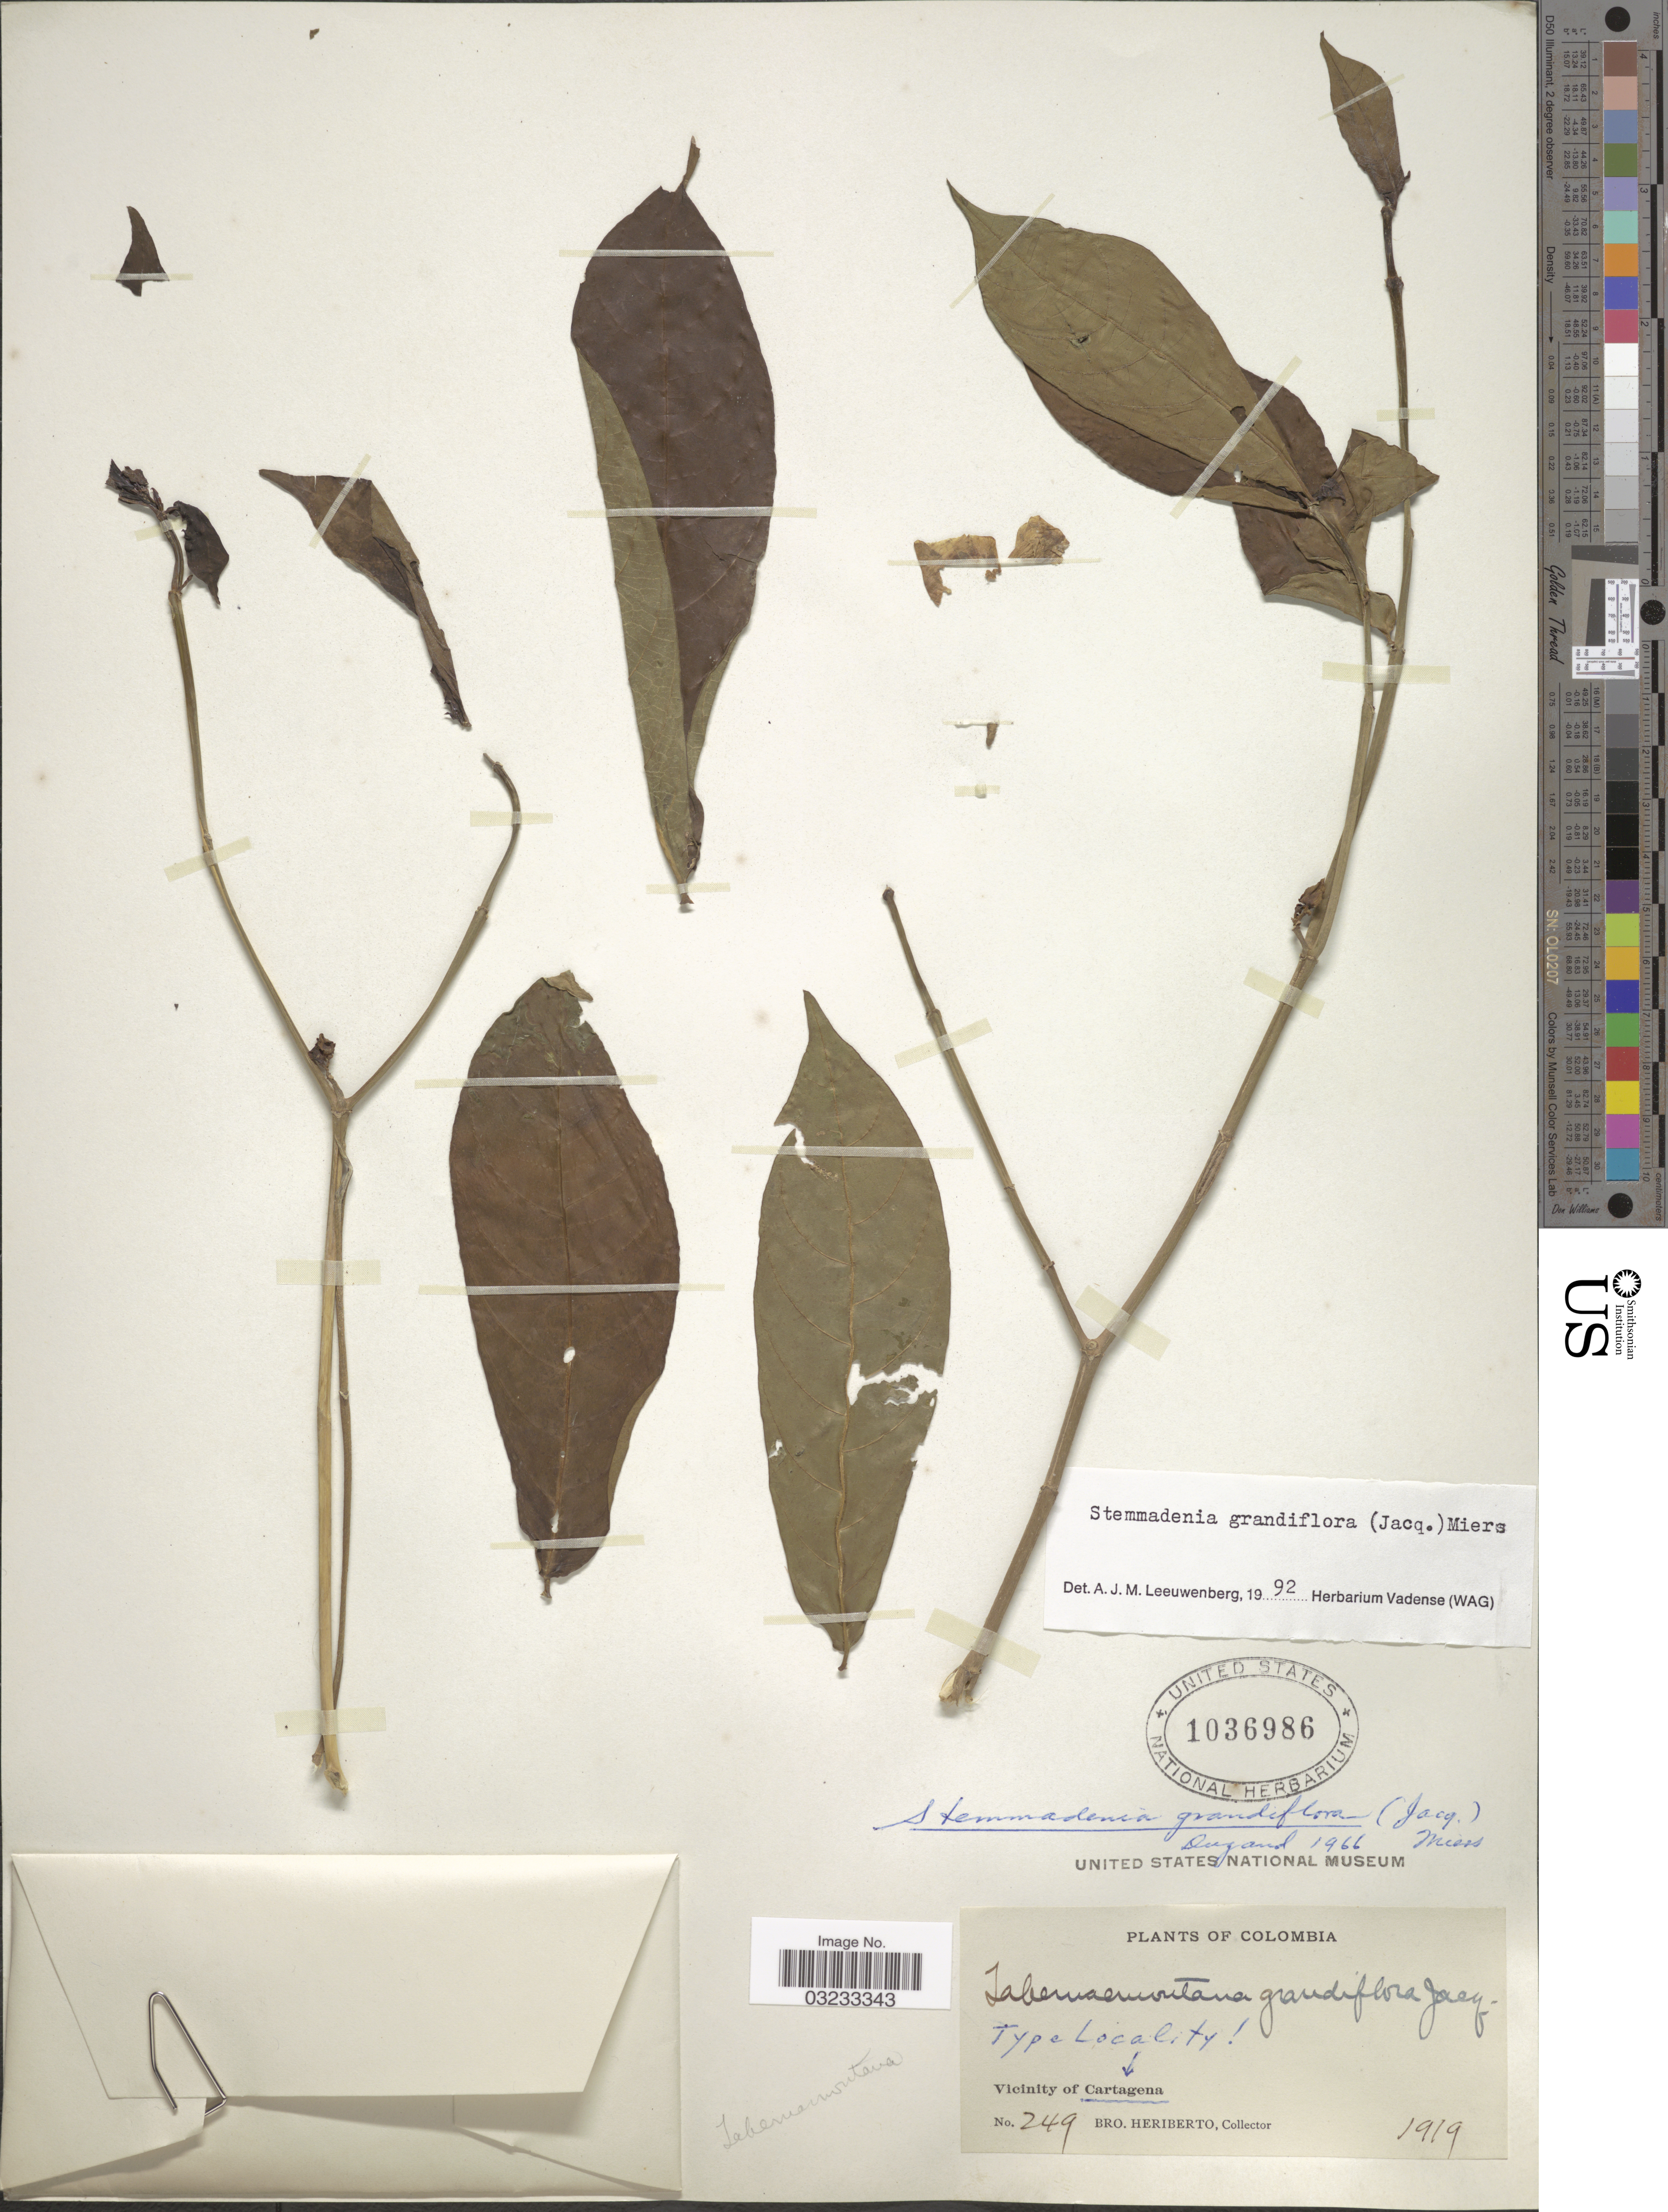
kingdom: Plantae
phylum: Tracheophyta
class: Magnoliopsida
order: Gentianales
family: Apocynaceae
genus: Stemmadenia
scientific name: Stemmadenia grandiflora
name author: (Jacq.) Miers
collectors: B. Heriberto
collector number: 249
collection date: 1919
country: Colombia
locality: Vicinity of Cartagena.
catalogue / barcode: US 1036986